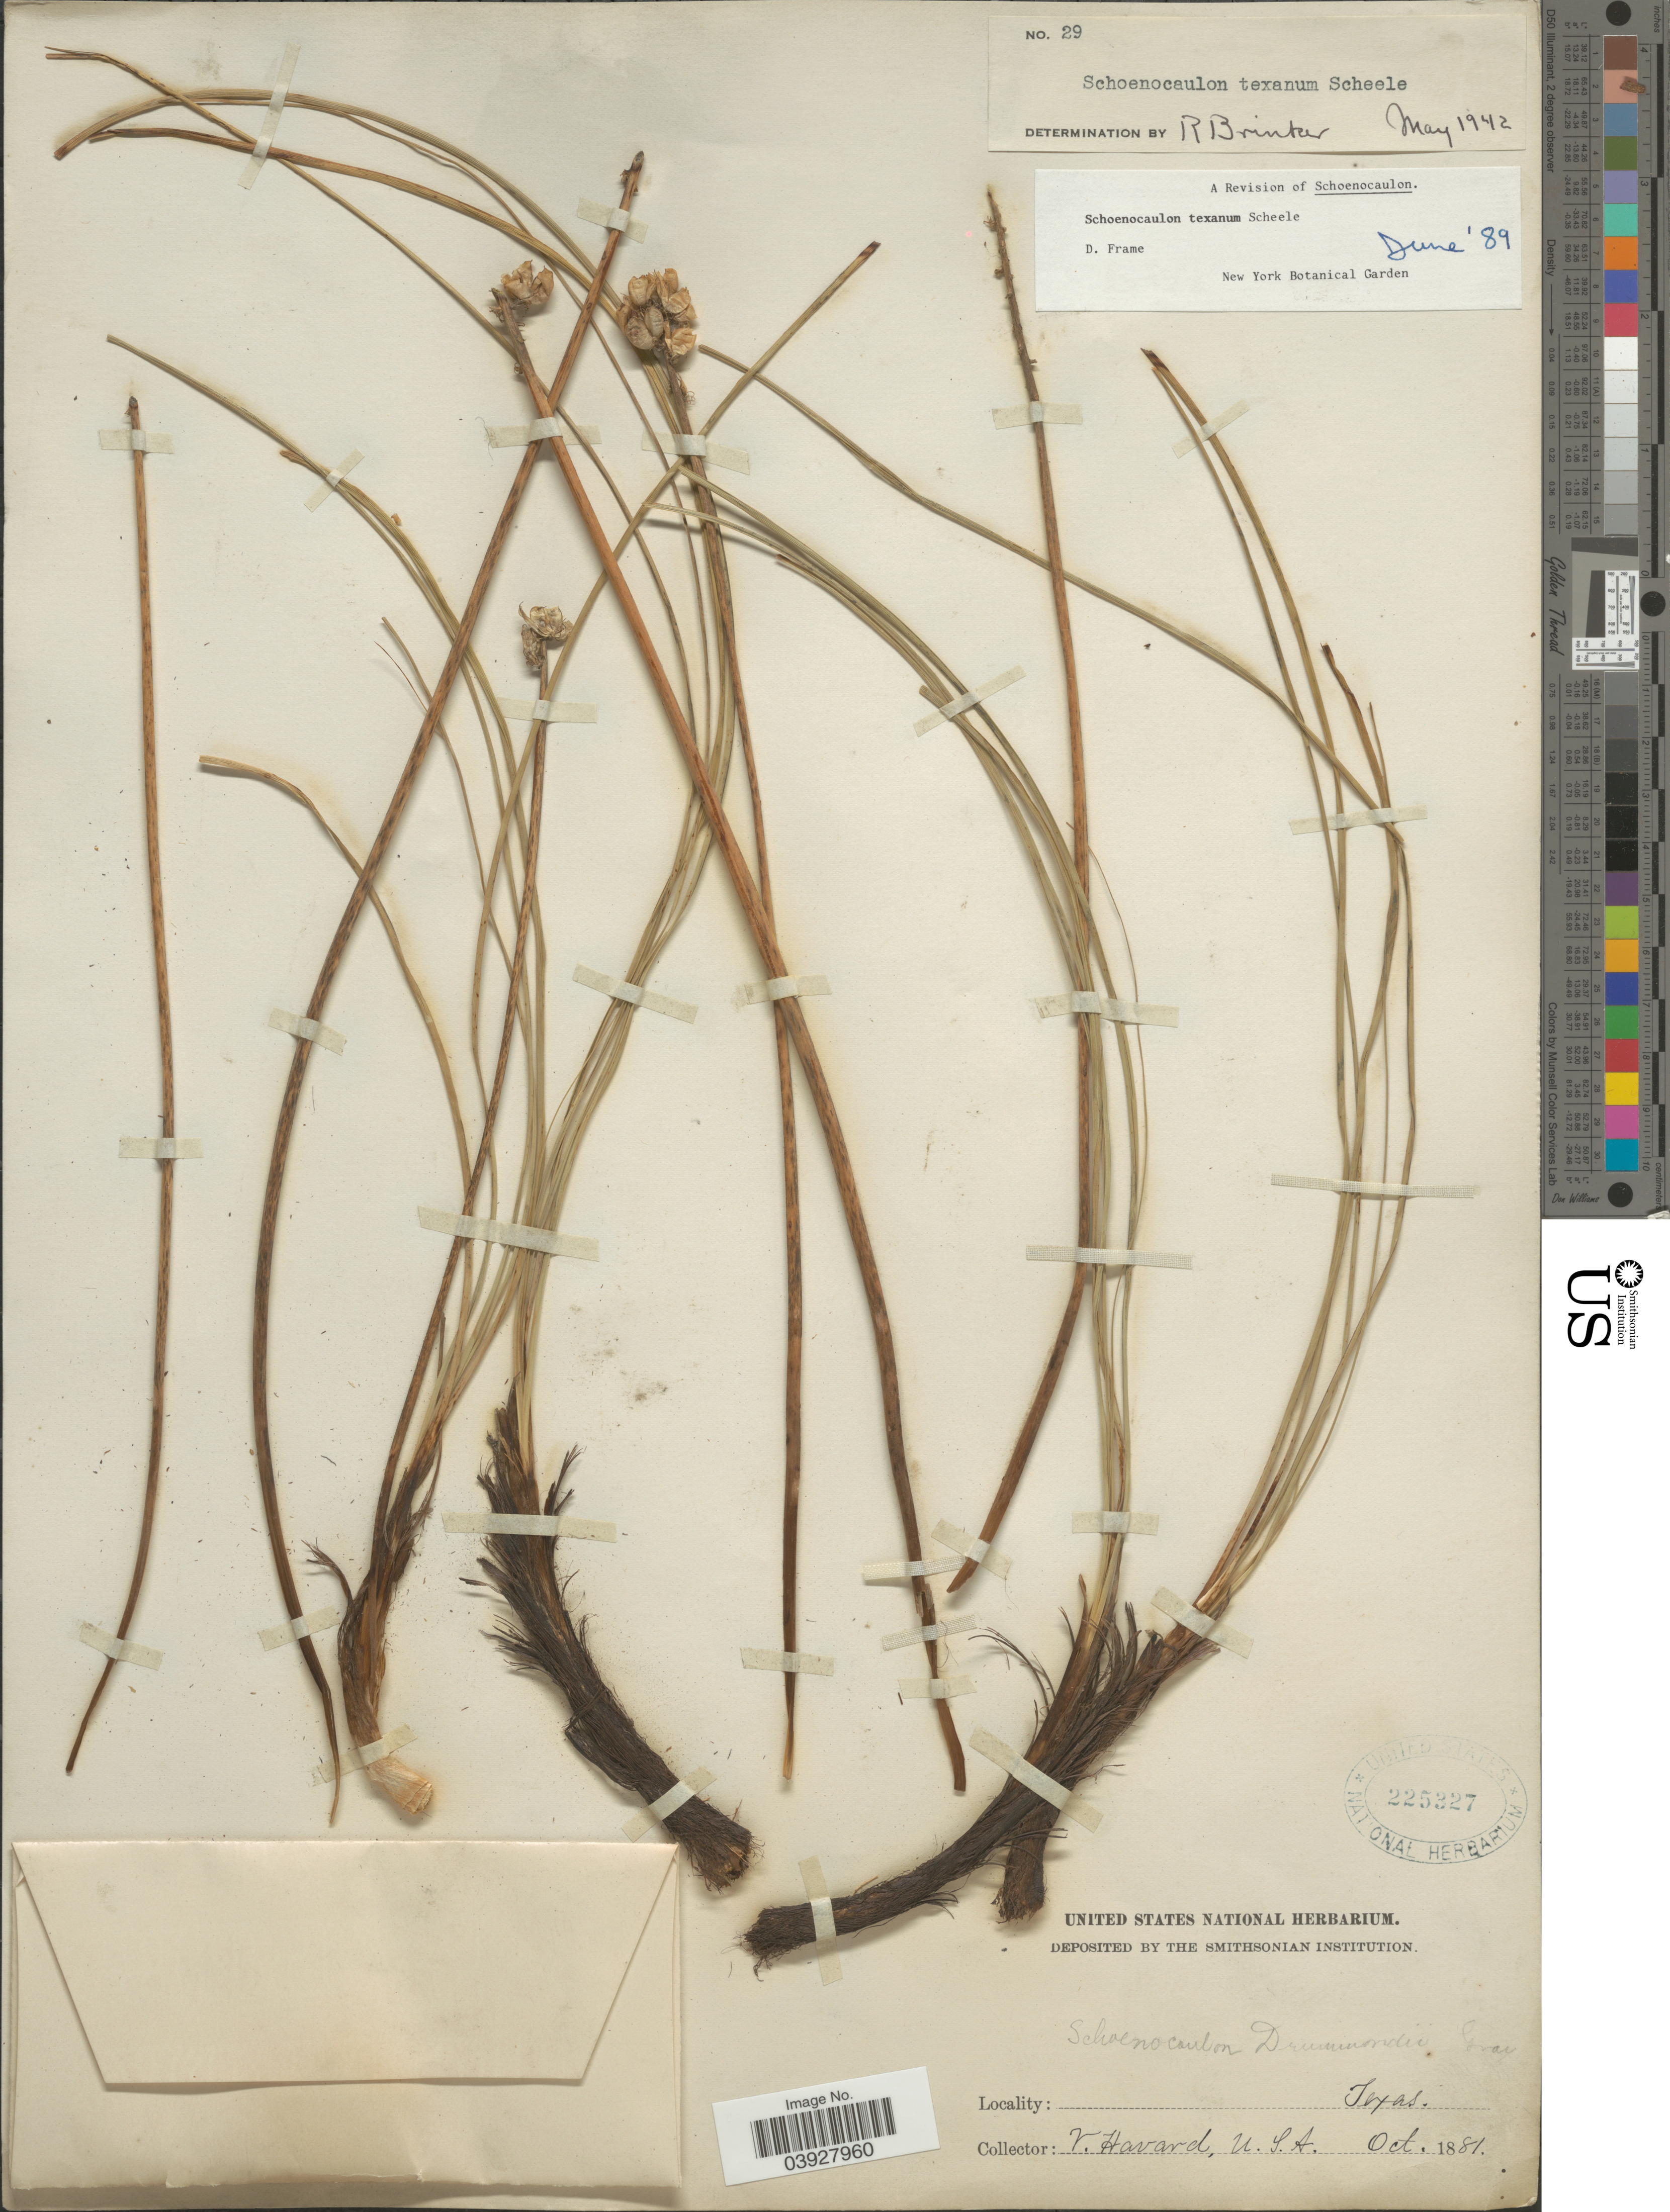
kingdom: Plantae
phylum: Tracheophyta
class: Liliopsida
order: Liliales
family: Melanthiaceae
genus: Schoenocaulon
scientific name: Schoenocaulon texanum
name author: Scheele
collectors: V. Havard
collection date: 1881-10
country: United States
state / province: Texas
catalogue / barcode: US 225327